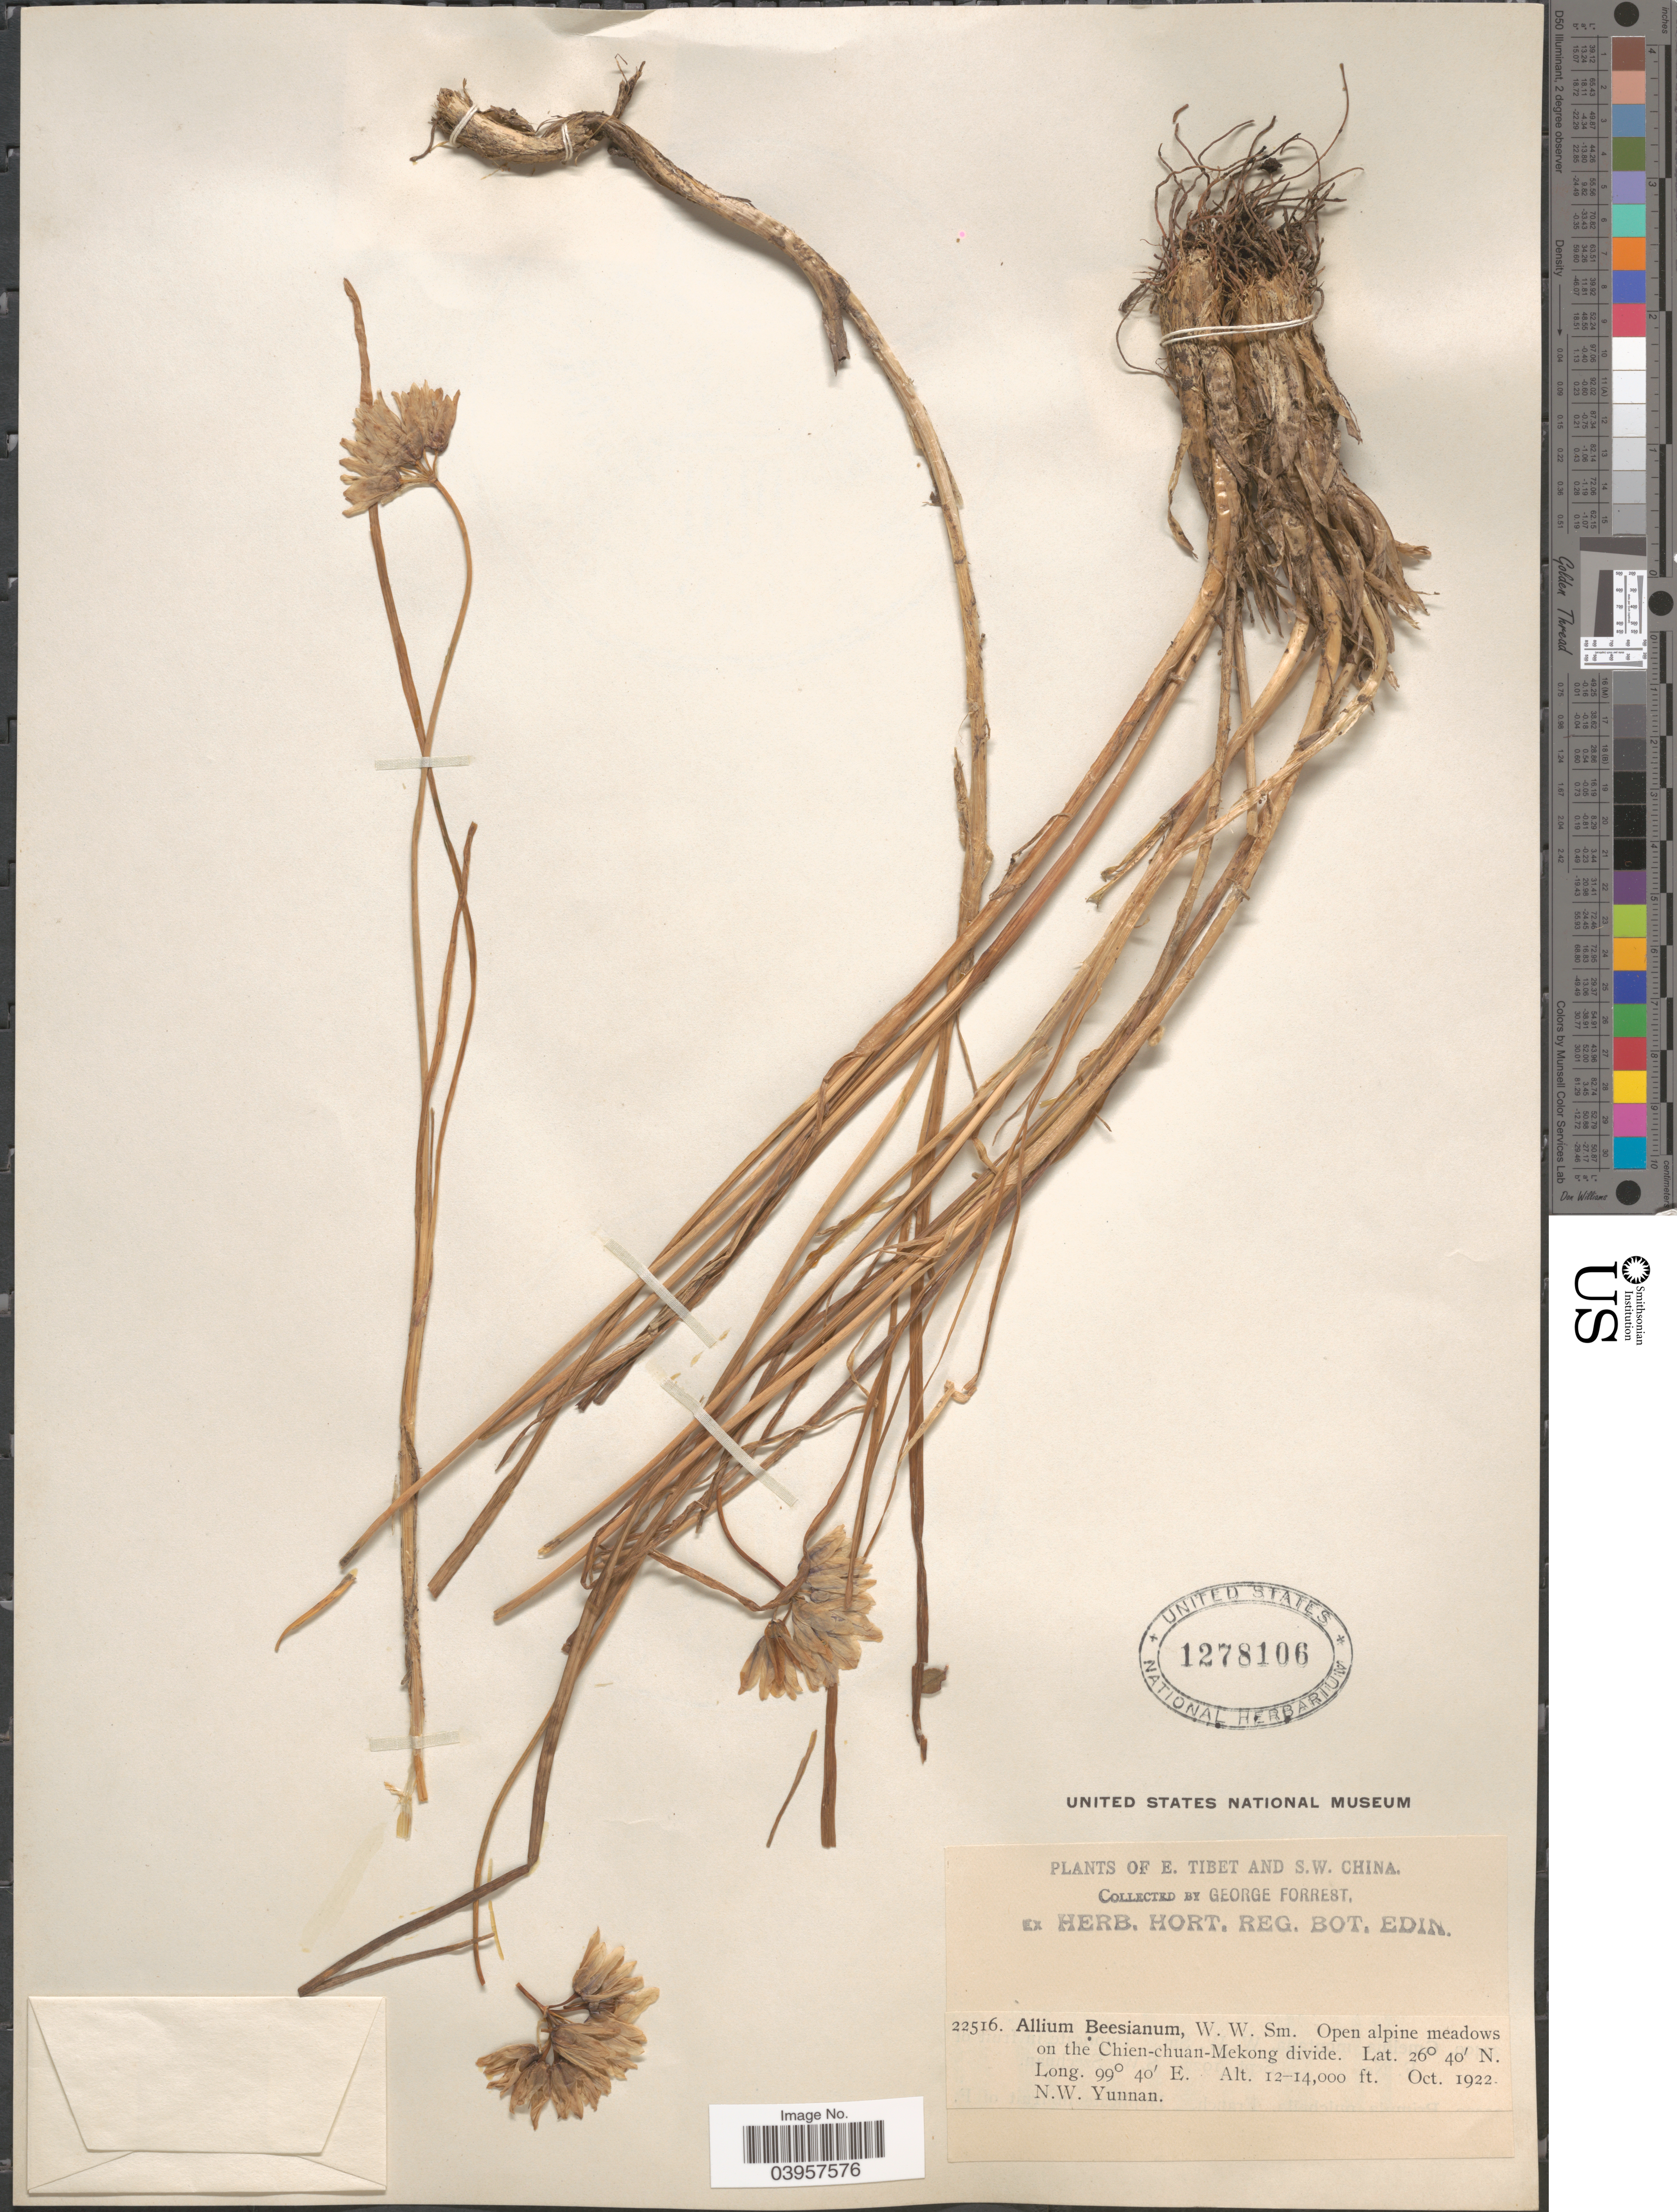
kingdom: Plantae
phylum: Tracheophyta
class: Liliopsida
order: Asparagales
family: Amaryllidaceae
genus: Allium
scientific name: Allium beesianum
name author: W.W. Sm.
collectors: G. Forrest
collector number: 22516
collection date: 1922-10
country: China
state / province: Yunnan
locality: S.W. China. Open alpine meadows on the Chien-chuan-Mekong divide. N.W. Yunnan.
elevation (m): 3658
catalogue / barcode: US 1278106